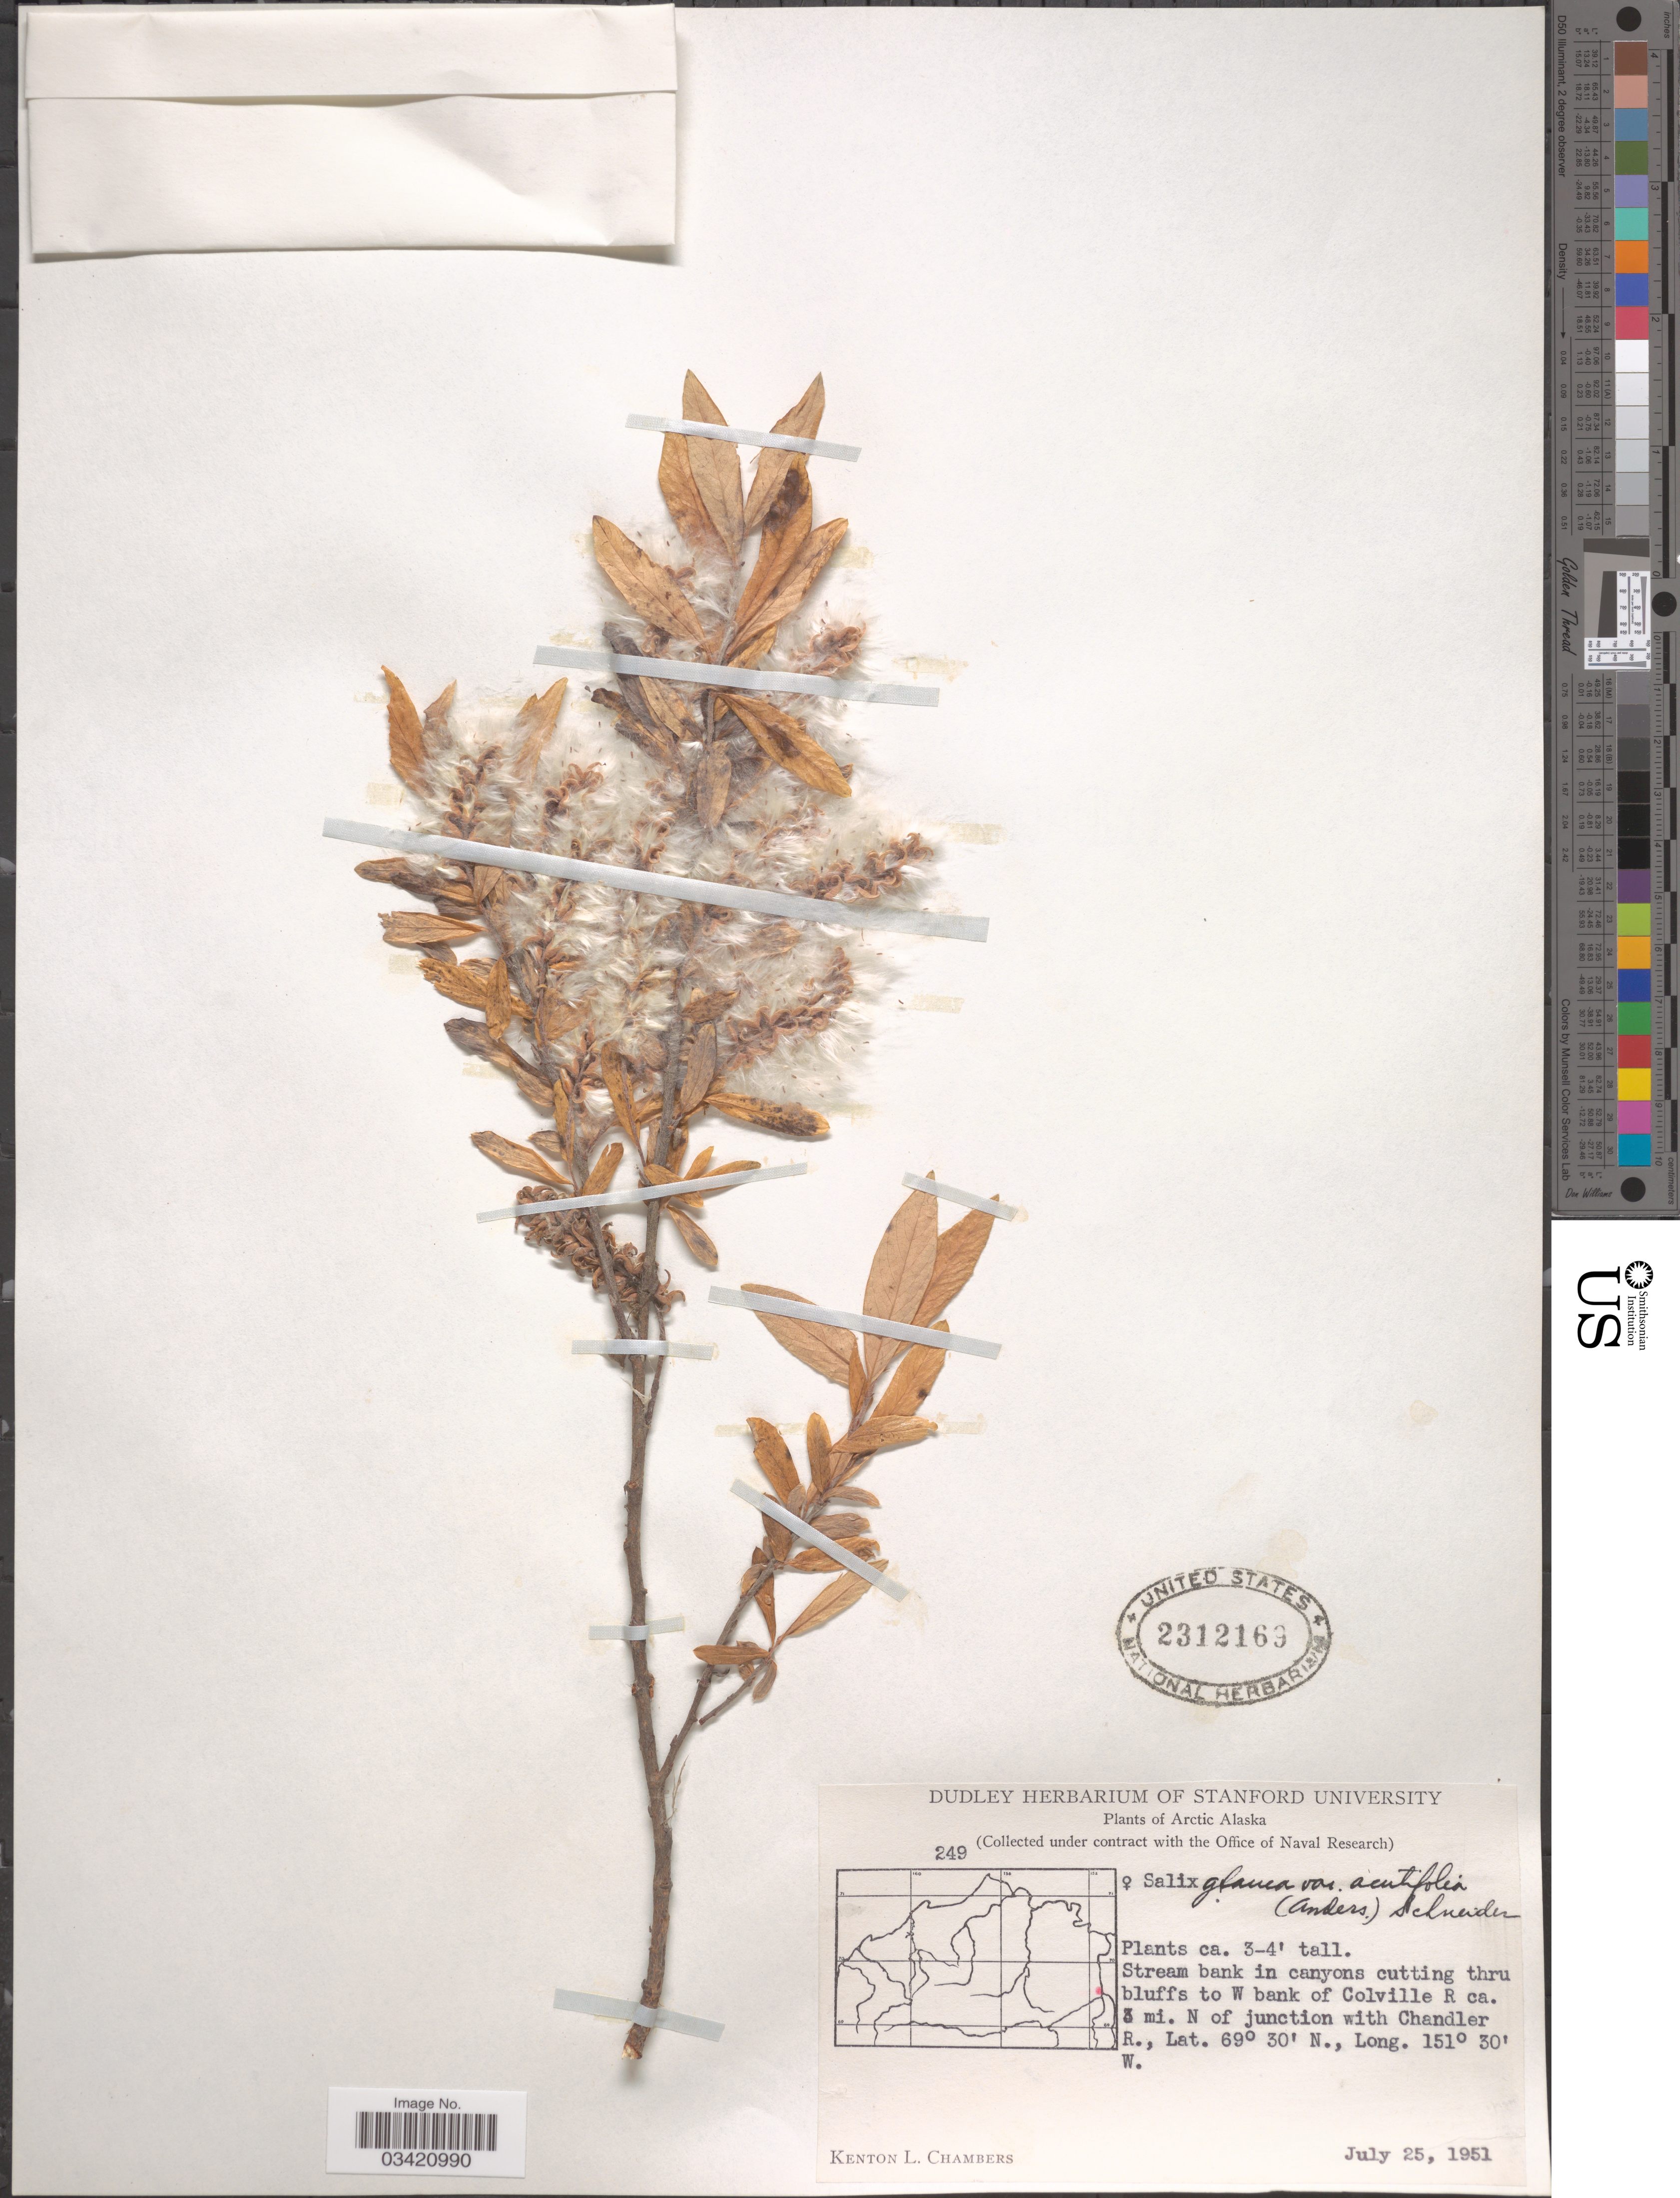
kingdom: Plantae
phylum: Tracheophyta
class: Magnoliopsida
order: Malpighiales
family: Salicaceae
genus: Salix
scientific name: Salix glauca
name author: L.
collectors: K. L. Chambers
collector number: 249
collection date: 1951-07-25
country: United States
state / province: Alaska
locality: Arctic Alaska. Thru bluffs to W bank of Colville R ca. 3 mi. N of junction with Chandler R.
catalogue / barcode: US 2312169